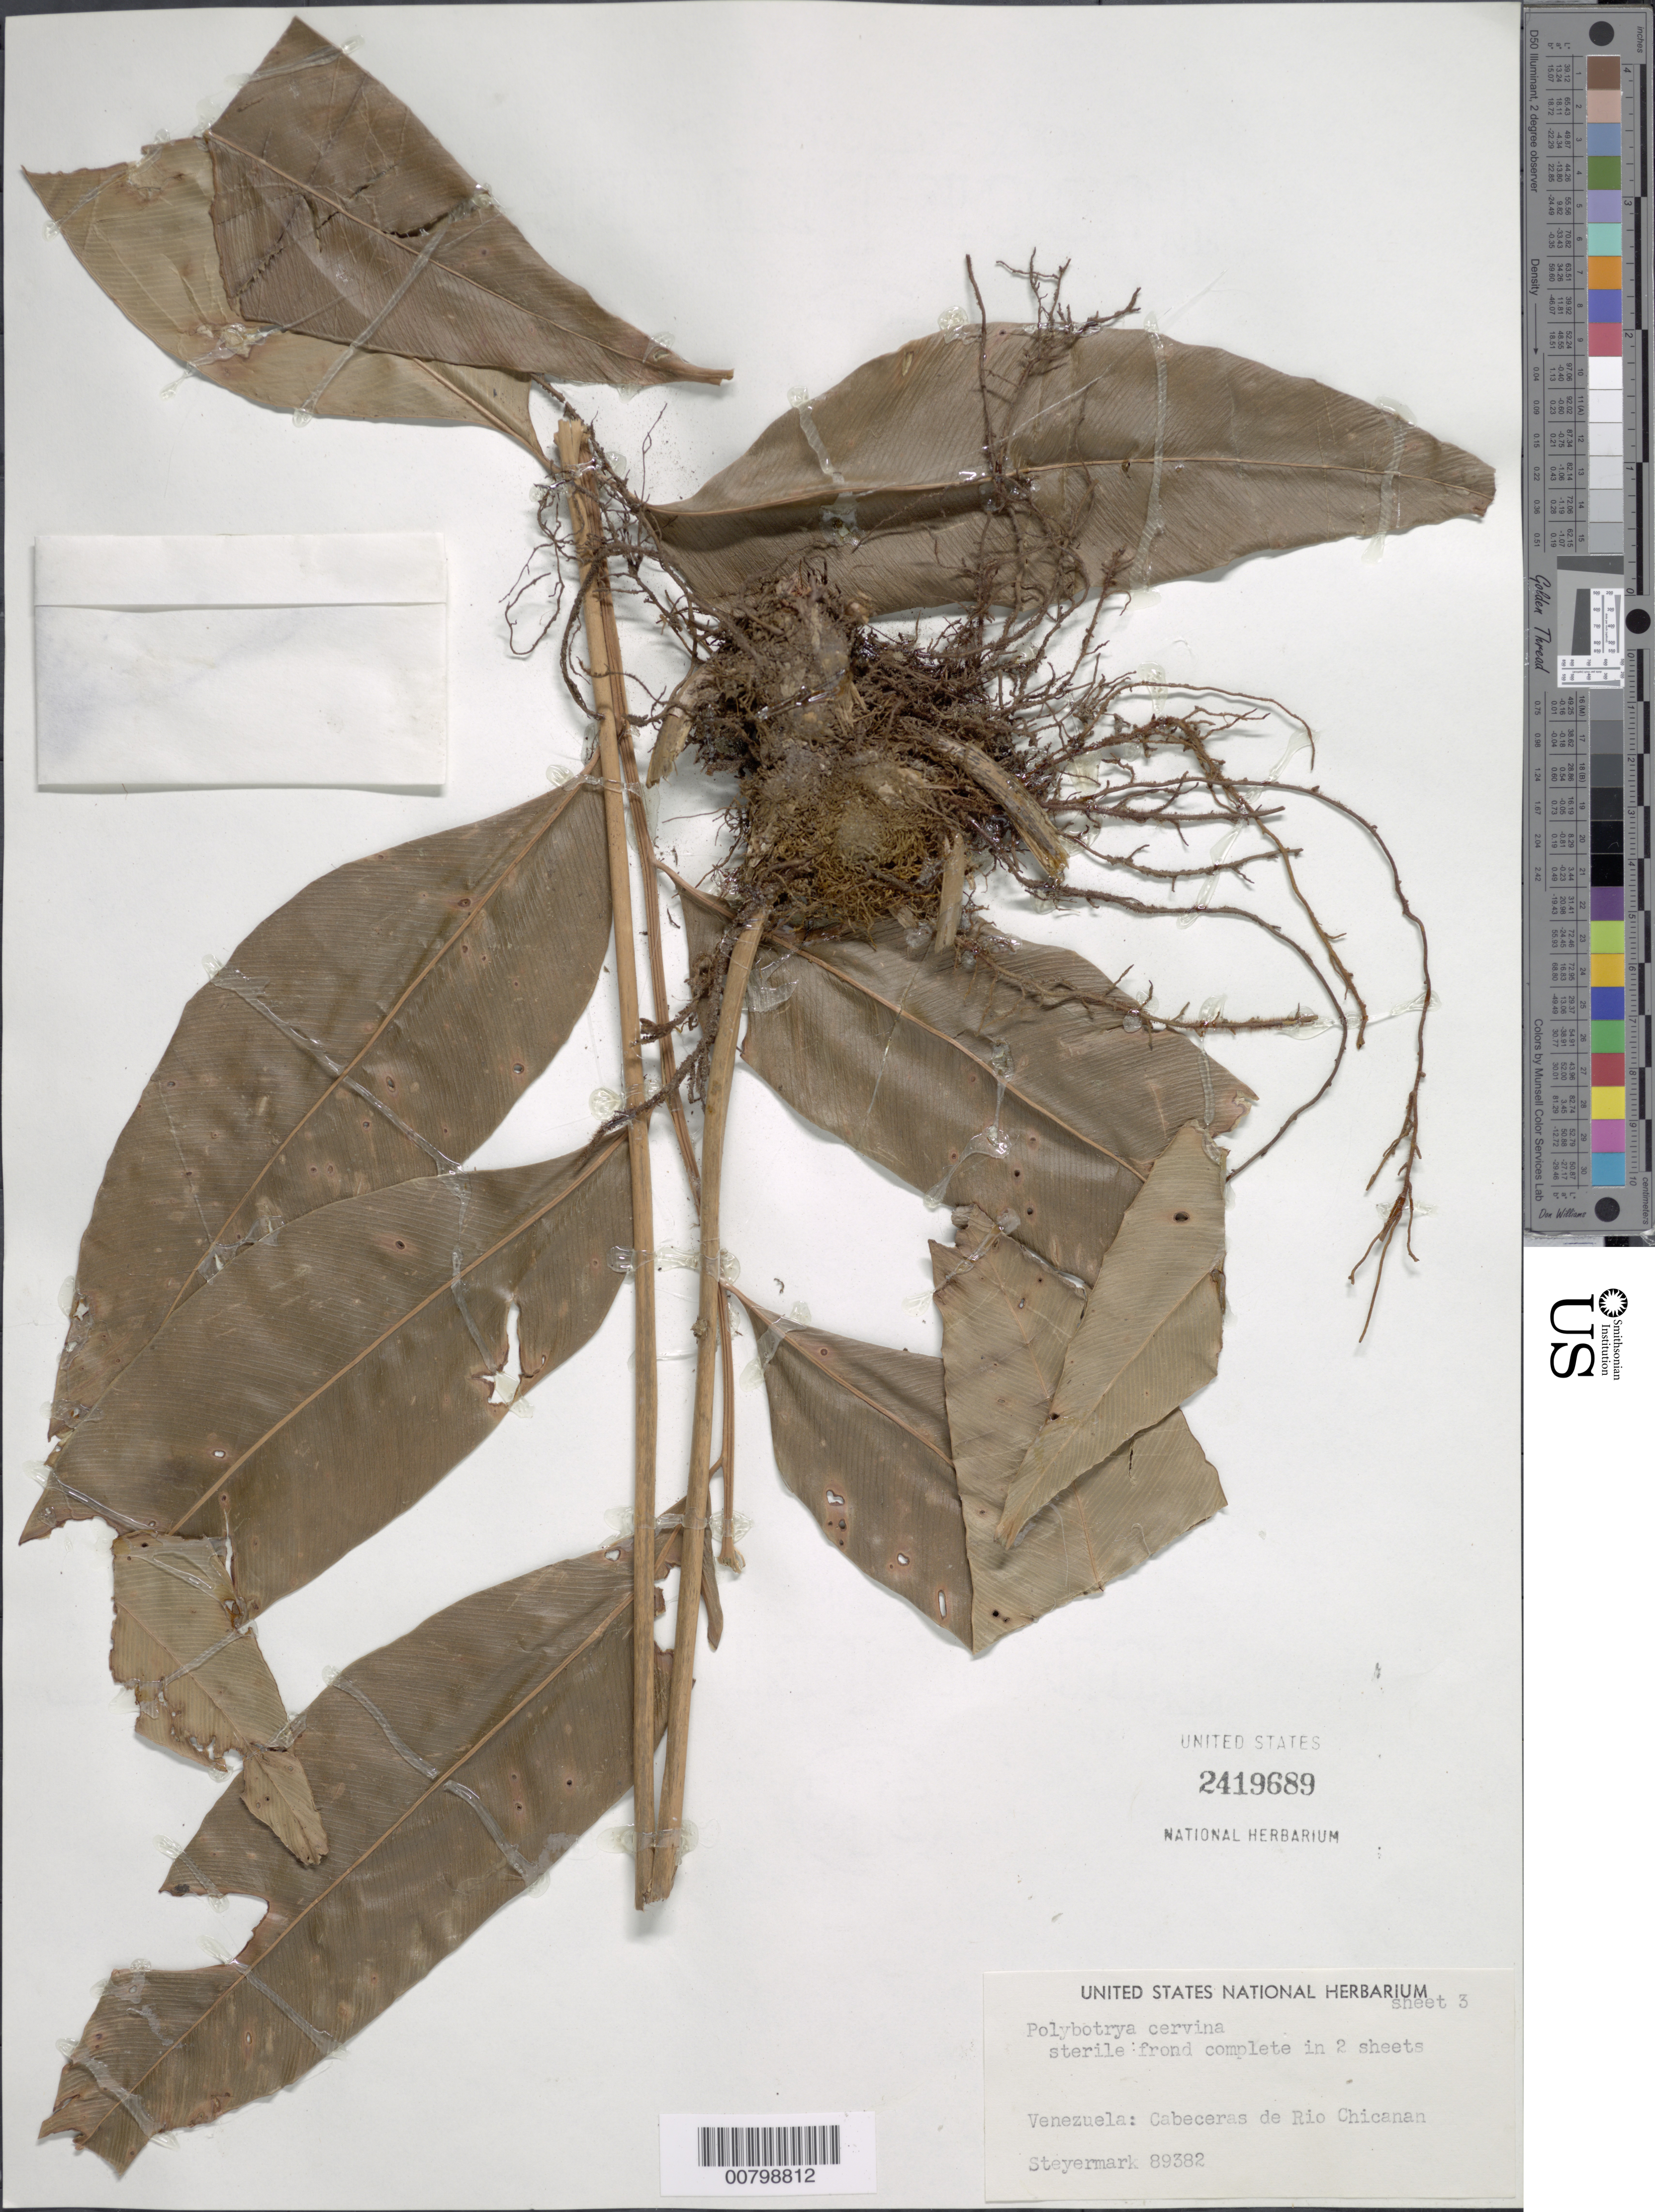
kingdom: Plantae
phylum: Tracheophyta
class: Polypodiopsida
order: Polypodiales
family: Dryopteridaceae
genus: Olfersia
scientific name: Olfersia cervina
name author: (L.) Kunze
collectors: Steyermark, --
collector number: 89382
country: Venezuela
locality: Cabeceras de Rio Chicanan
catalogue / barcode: US 2419689